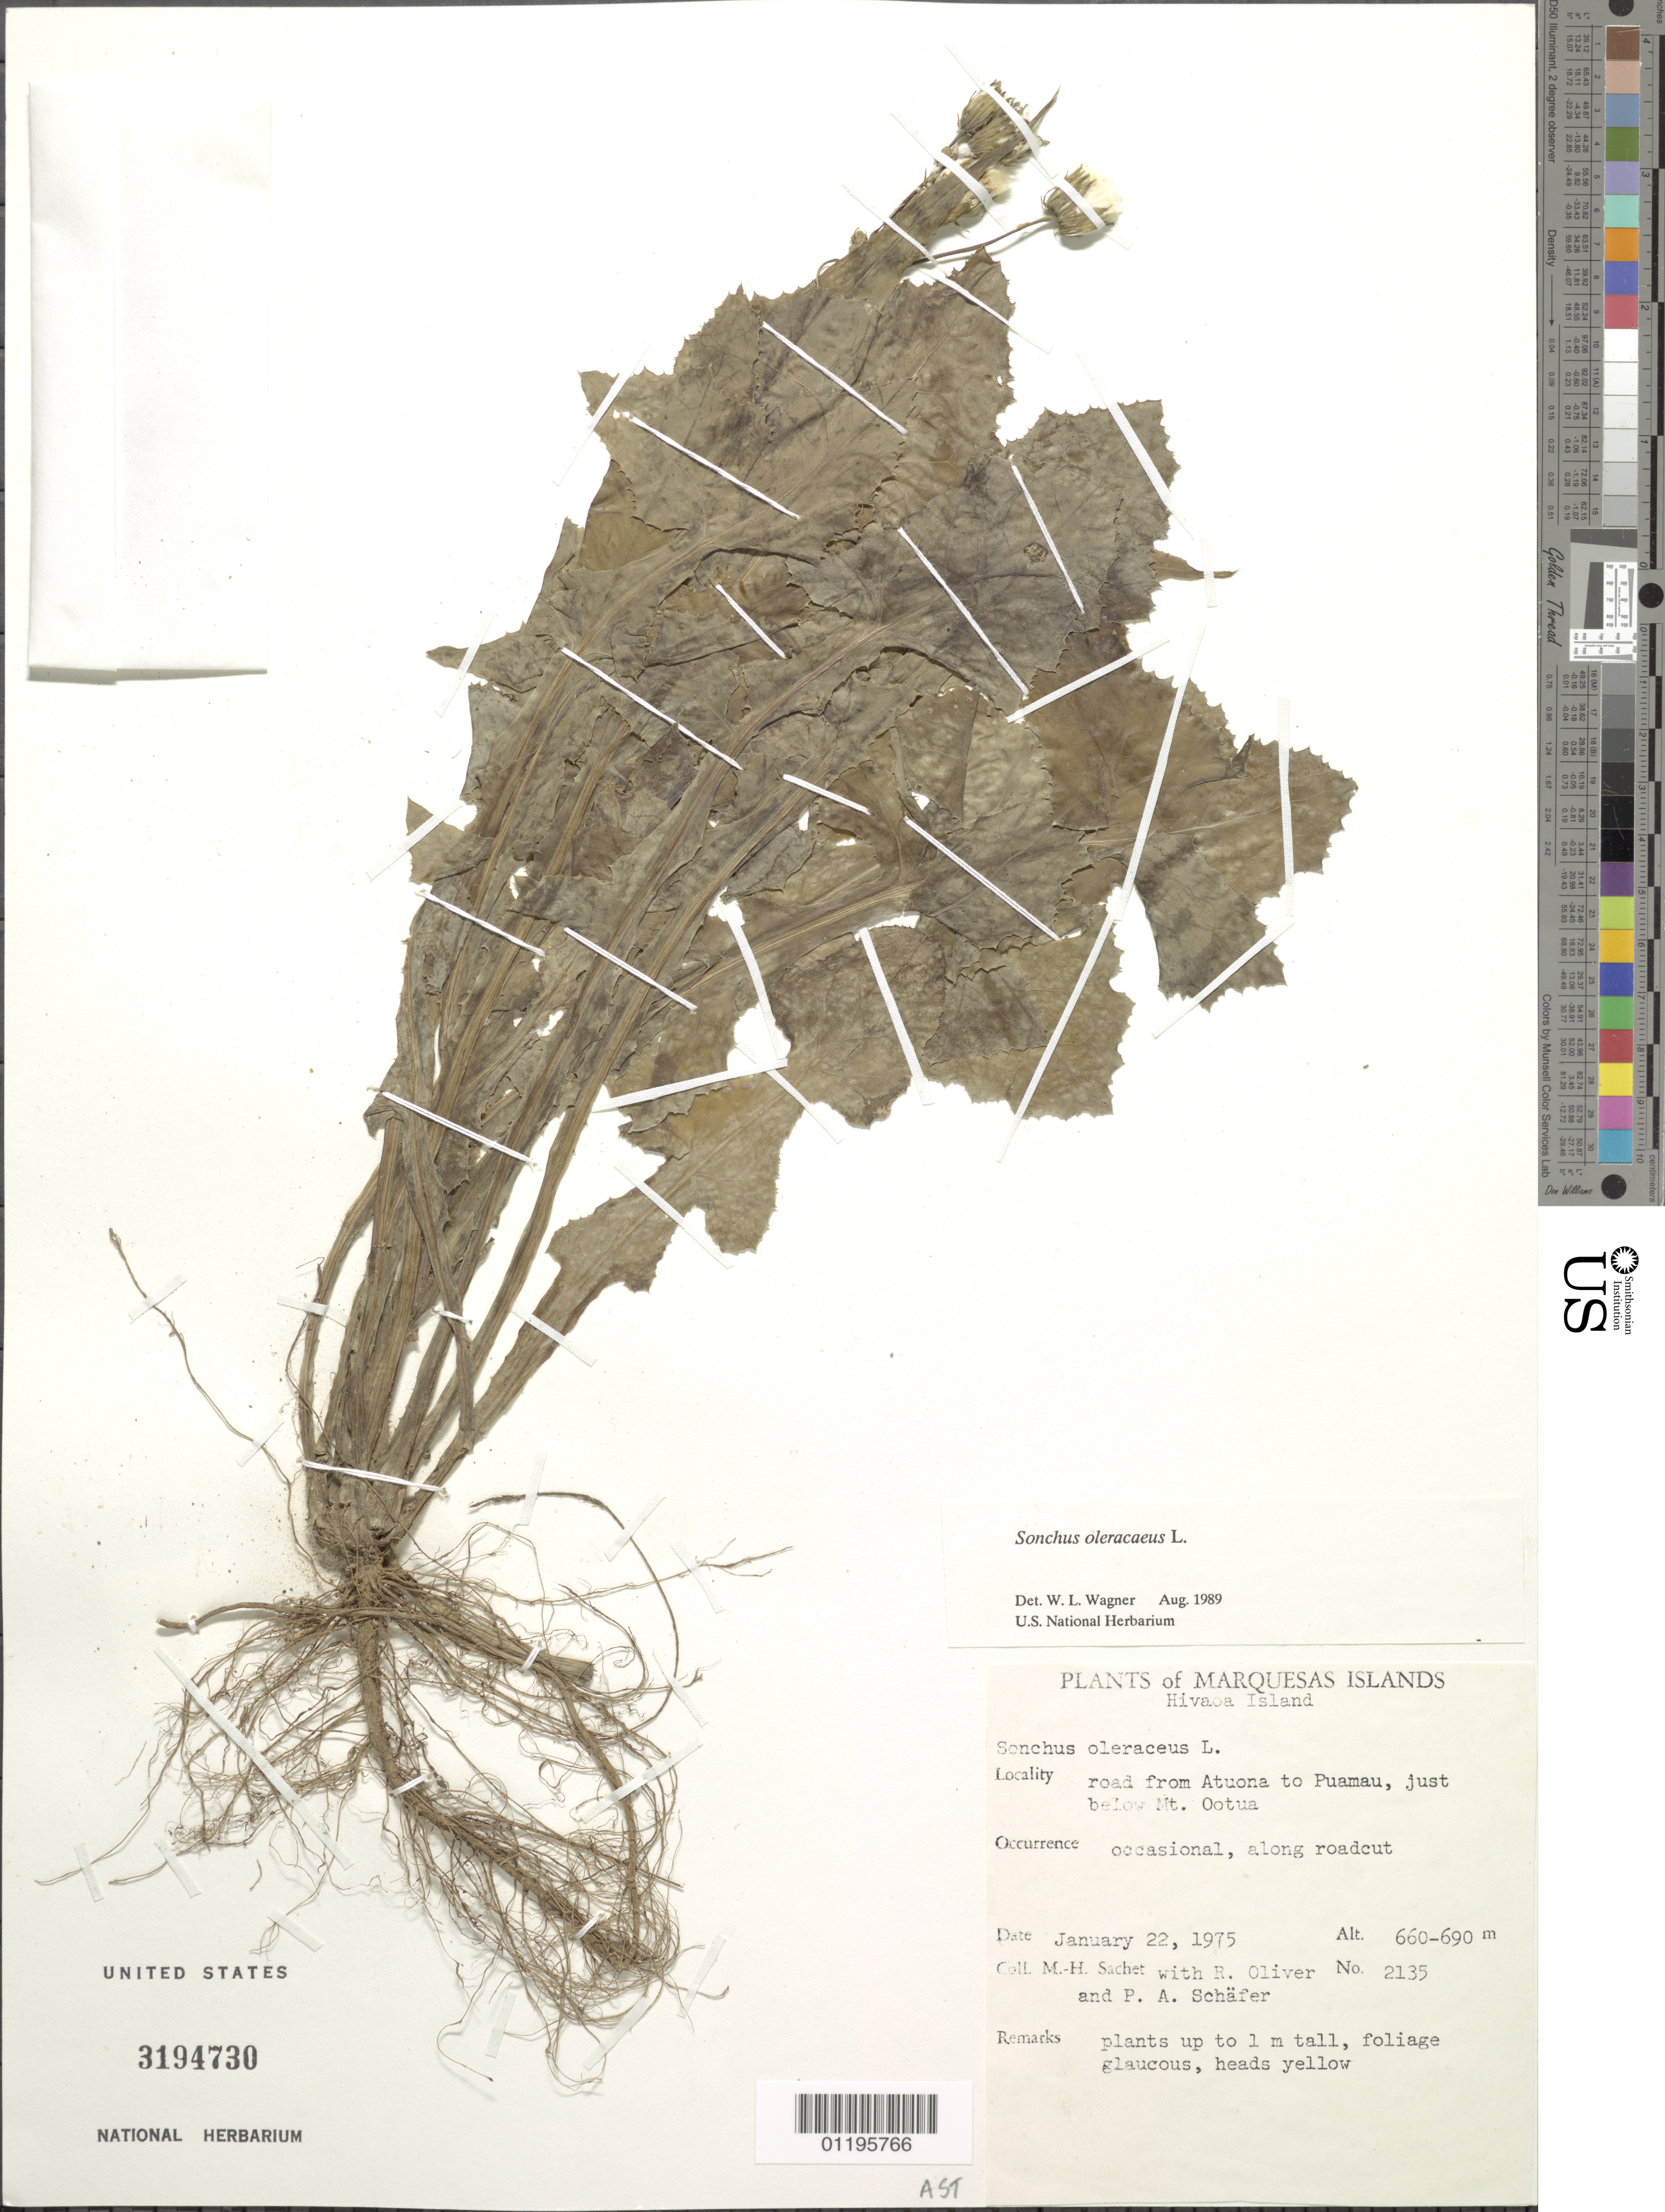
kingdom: Plantae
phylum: Tracheophyta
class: Magnoliopsida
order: Asterales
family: Asteraceae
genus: Sonchus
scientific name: Sonchus oleraceus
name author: L.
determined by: Wagner, W. L., (BOT), Smithsonian Institution - National Museum of Natural History (UNITED STATES)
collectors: M.-H. Sachet, R. L. Oliver & P. A. Schäfer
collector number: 2135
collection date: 1975-01-22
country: French Polynesia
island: Hiva Oa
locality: road from Atuona to Puamau, just below Mt. Ootua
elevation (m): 660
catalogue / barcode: US 3194730